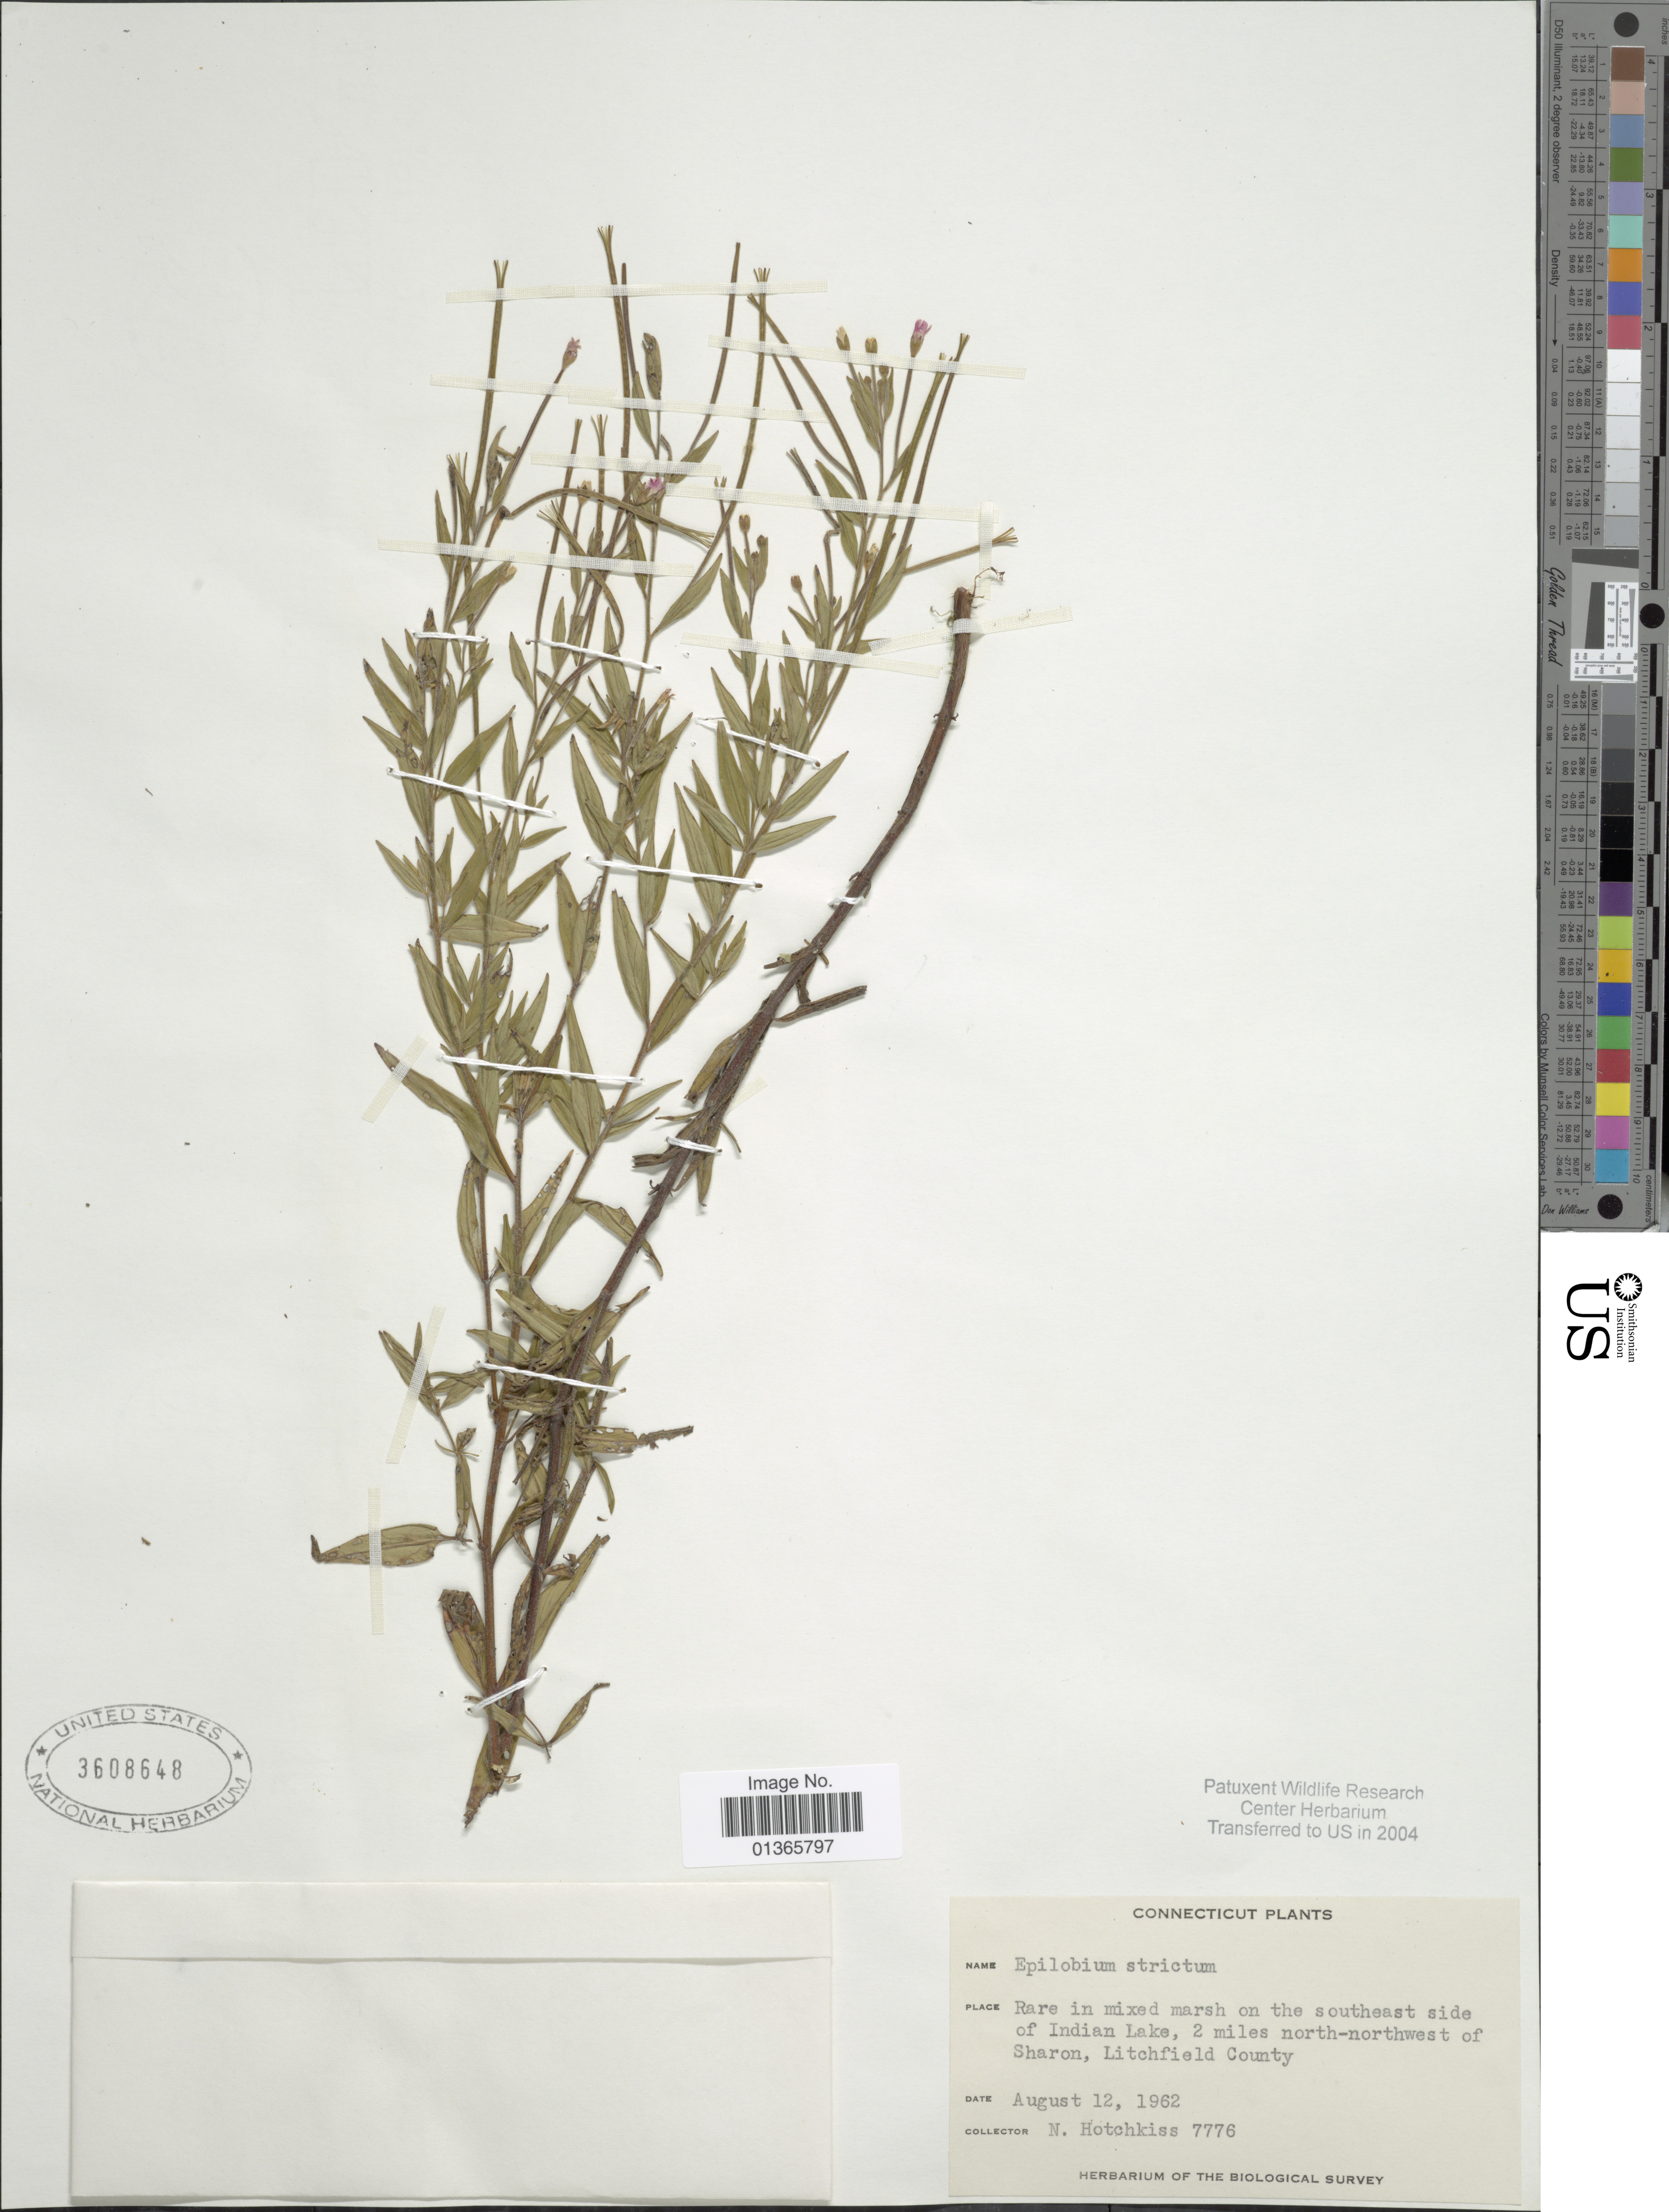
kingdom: Plantae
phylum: Tracheophyta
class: Magnoliopsida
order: Myrtales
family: Onagraceae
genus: Epilobium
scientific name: Epilobium strictum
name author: Muhl.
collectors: N. Hotchkiss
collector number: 7776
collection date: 1962-08-12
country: United States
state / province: Connecticut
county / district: Litchfield Co.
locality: Rare in mixed marsh on the southeast side of Indian Lake, 2 miles north-northwest of Sharon.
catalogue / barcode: US 3608648